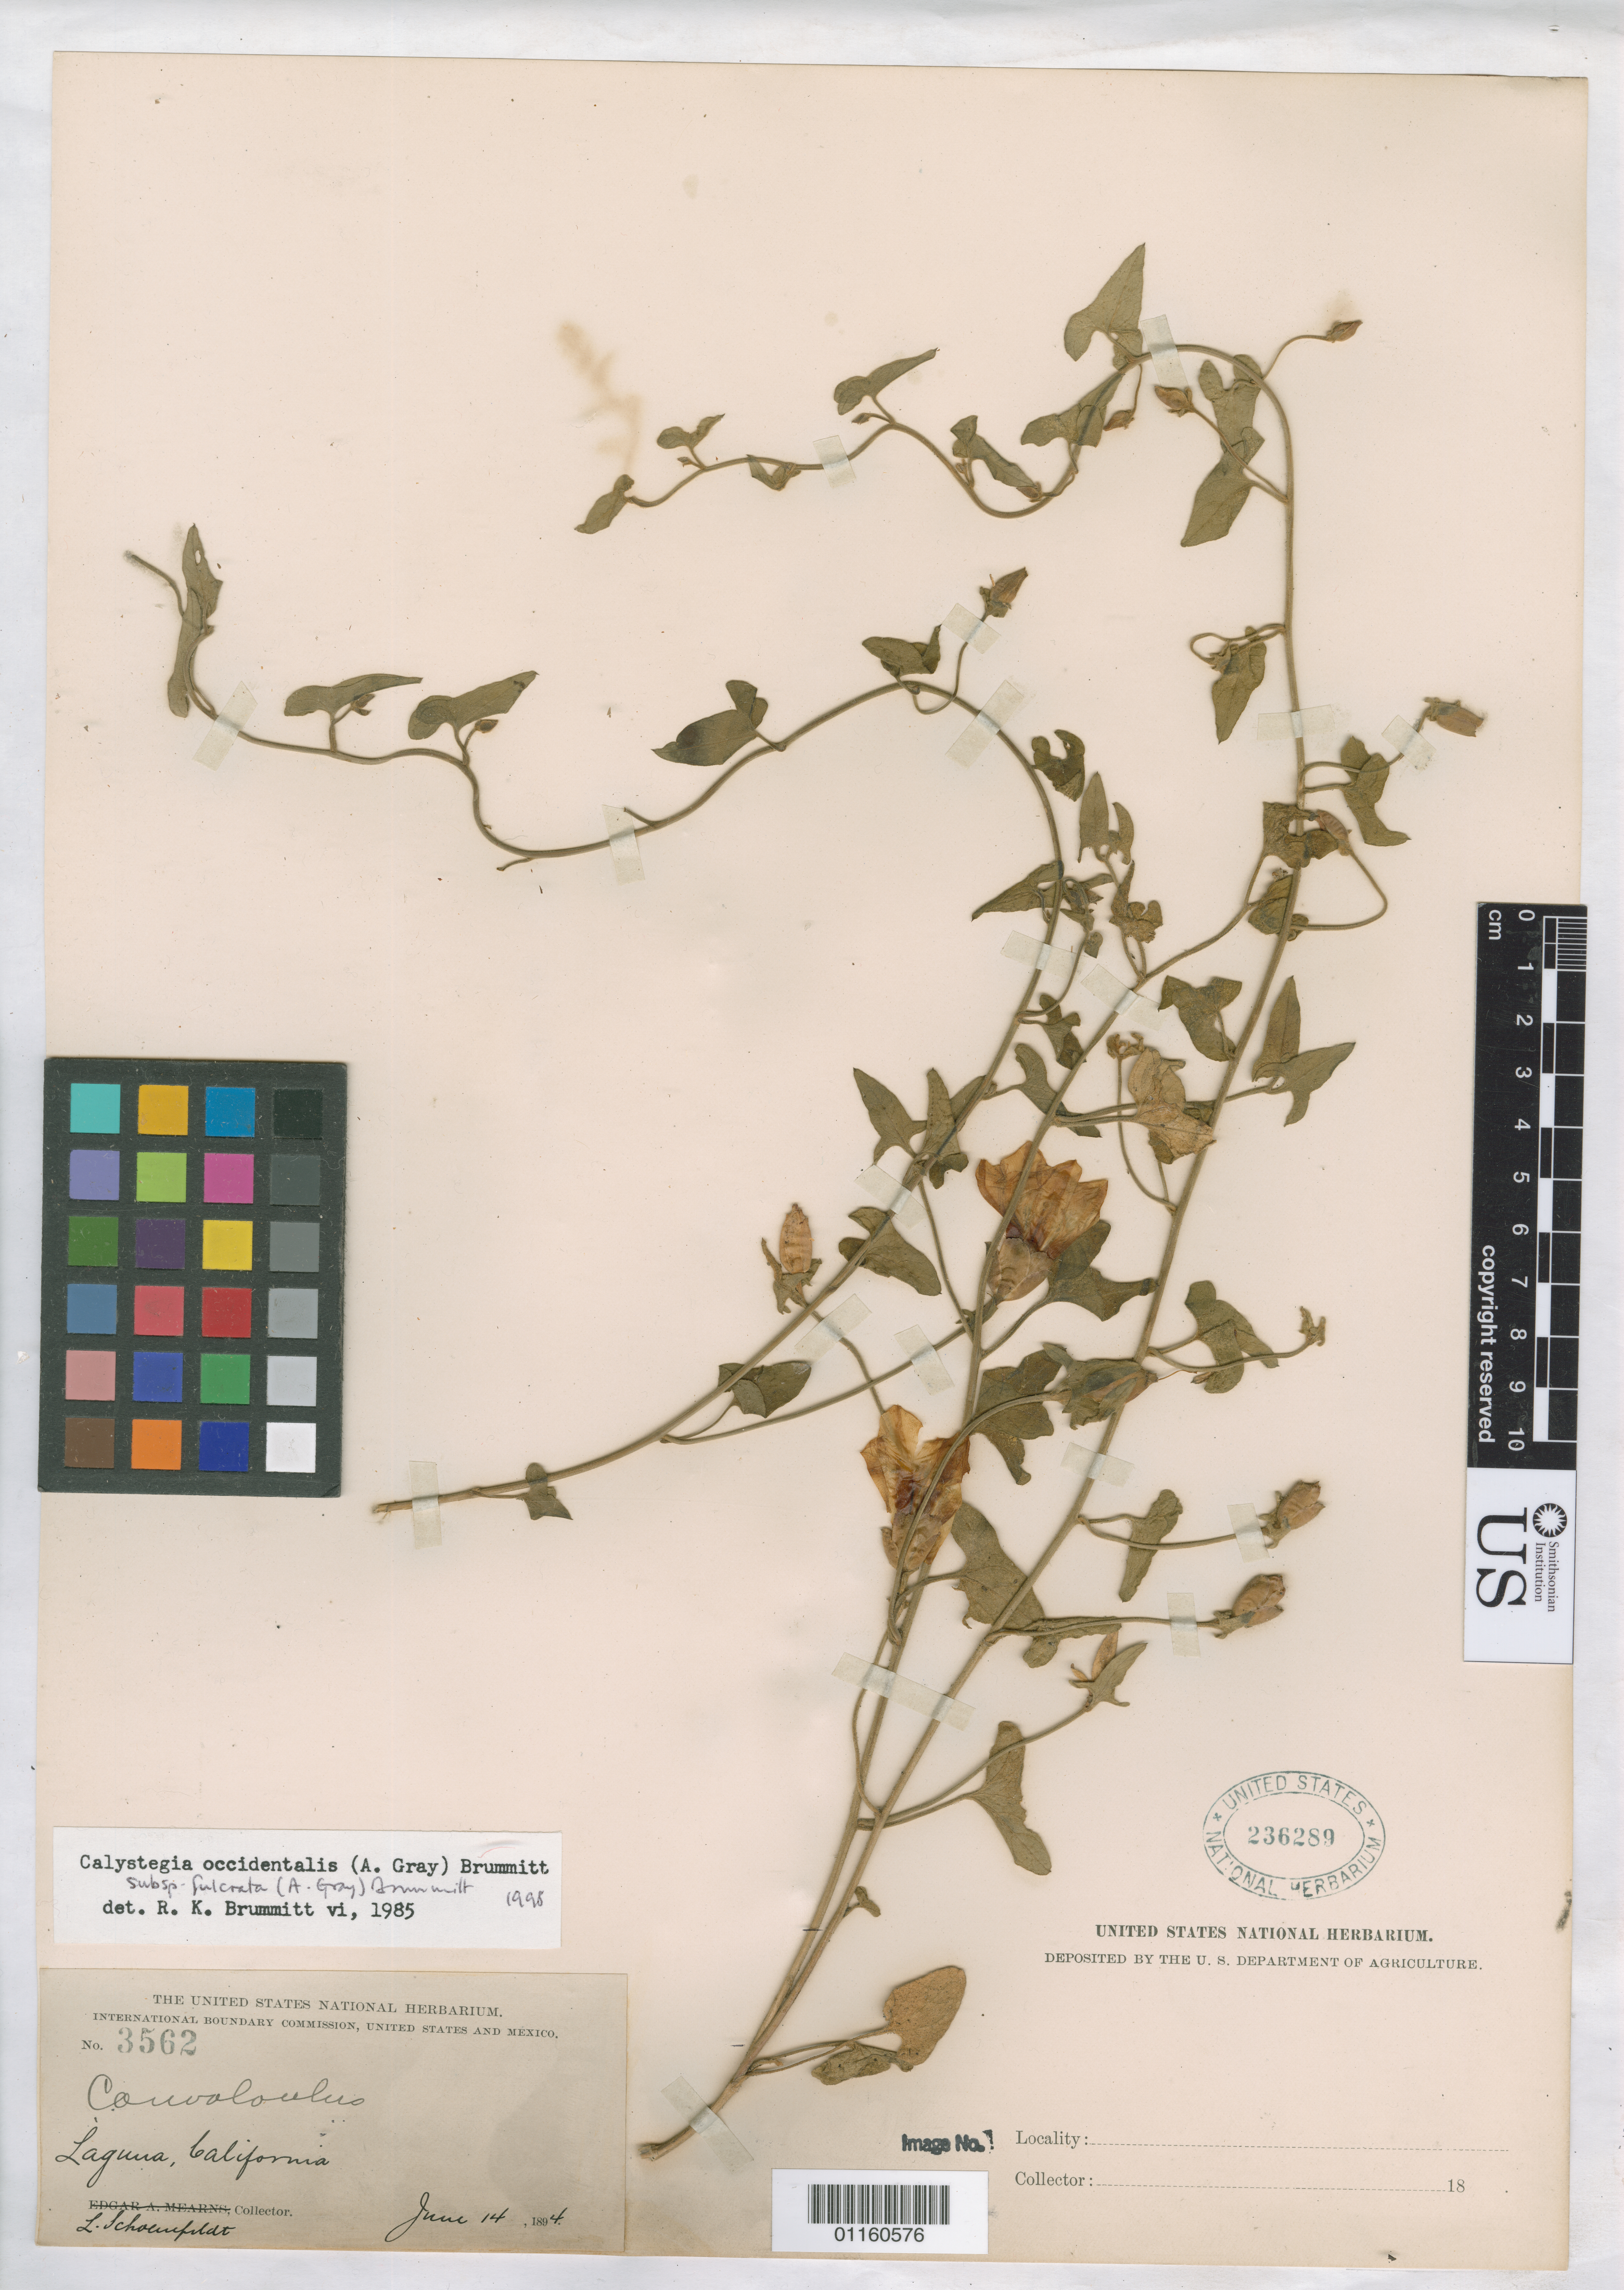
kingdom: Plantae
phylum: Tracheophyta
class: Magnoliopsida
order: Solanales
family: Convolvulaceae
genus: Calystegia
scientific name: Calystegia occidentalis subsp. fulcrata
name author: (A. Gray) Brummitt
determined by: Brummitt, R. K.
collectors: L. Schounfeldt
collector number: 3562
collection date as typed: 14 Jun 1894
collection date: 1894-06-14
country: United States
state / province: California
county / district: Orange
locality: Laguna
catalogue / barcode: US 236289